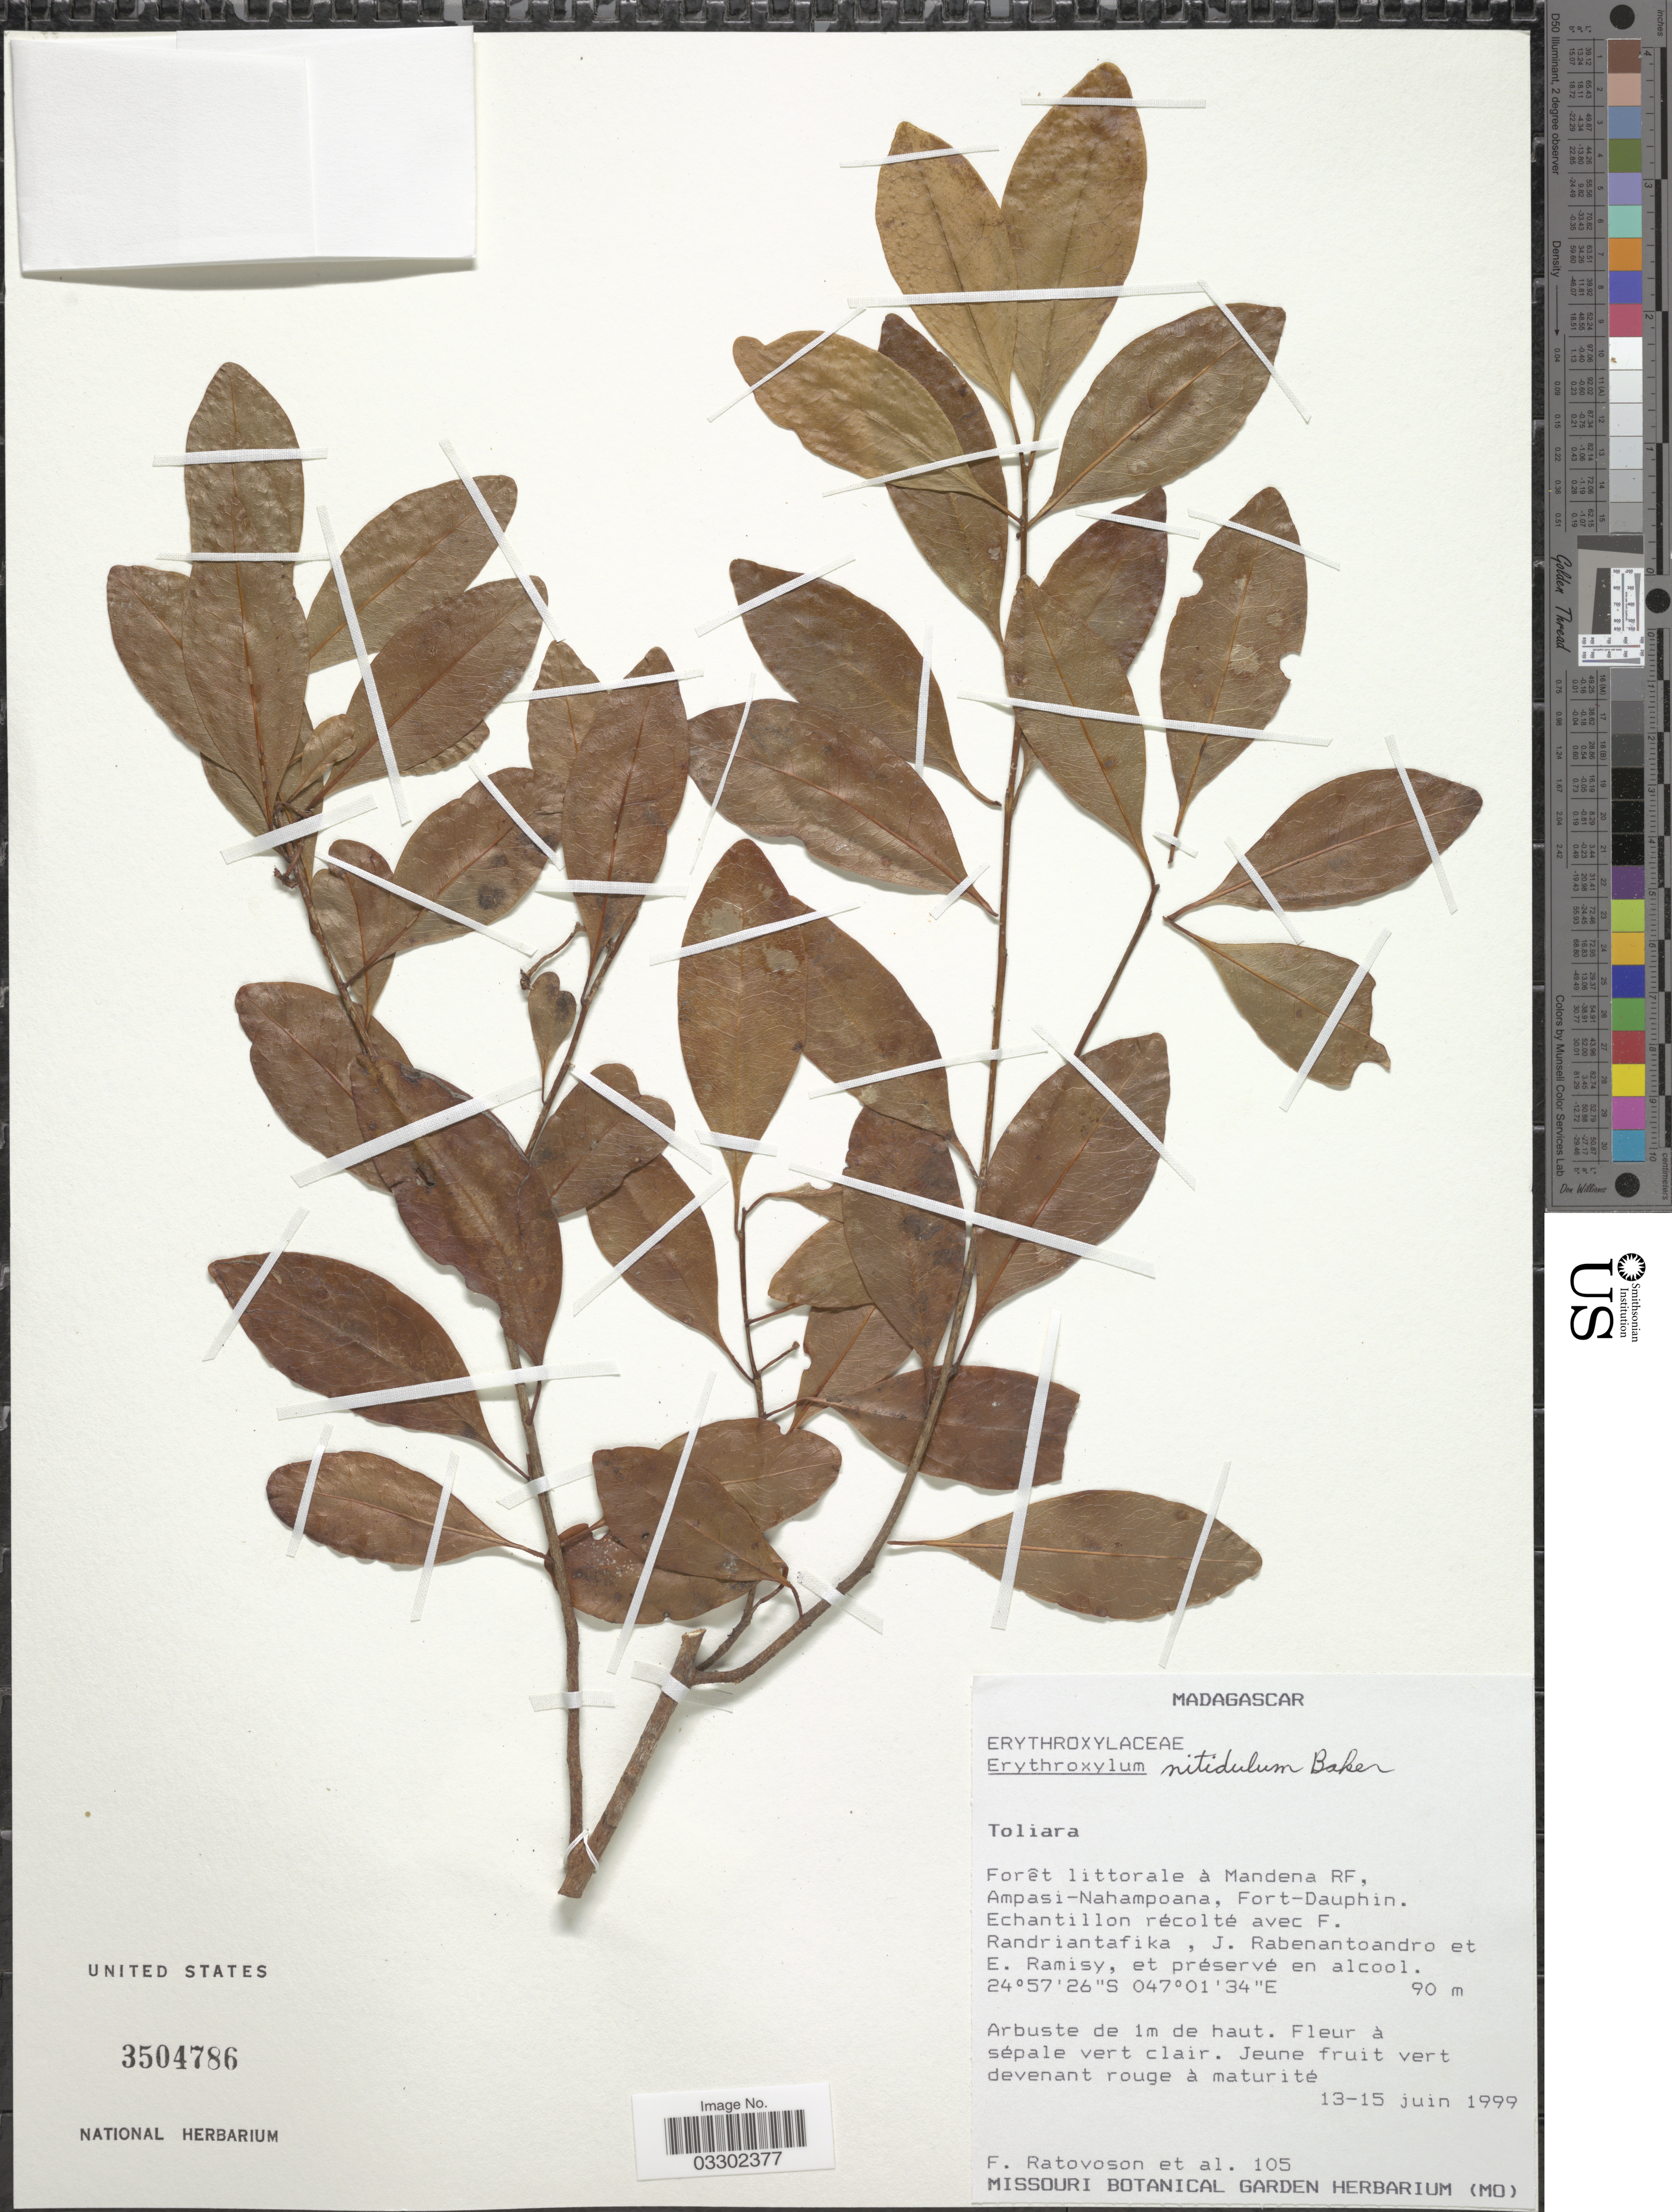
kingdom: Plantae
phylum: Tracheophyta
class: Magnoliopsida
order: Malpighiales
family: Erythroxylaceae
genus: Erythroxylum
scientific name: Erythroxylum nitidulum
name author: Baker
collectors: F. Ratovoson, F. Randriantafika, J. Rabenantoandro & E. Ramisy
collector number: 105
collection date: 1999-06-13/1999-06-15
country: Madagascar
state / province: Anosy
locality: Forêt littorale à Mandena RF, Ampasi-Nahampoana, Fort-Dauphin.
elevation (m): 90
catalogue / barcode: US 3504786